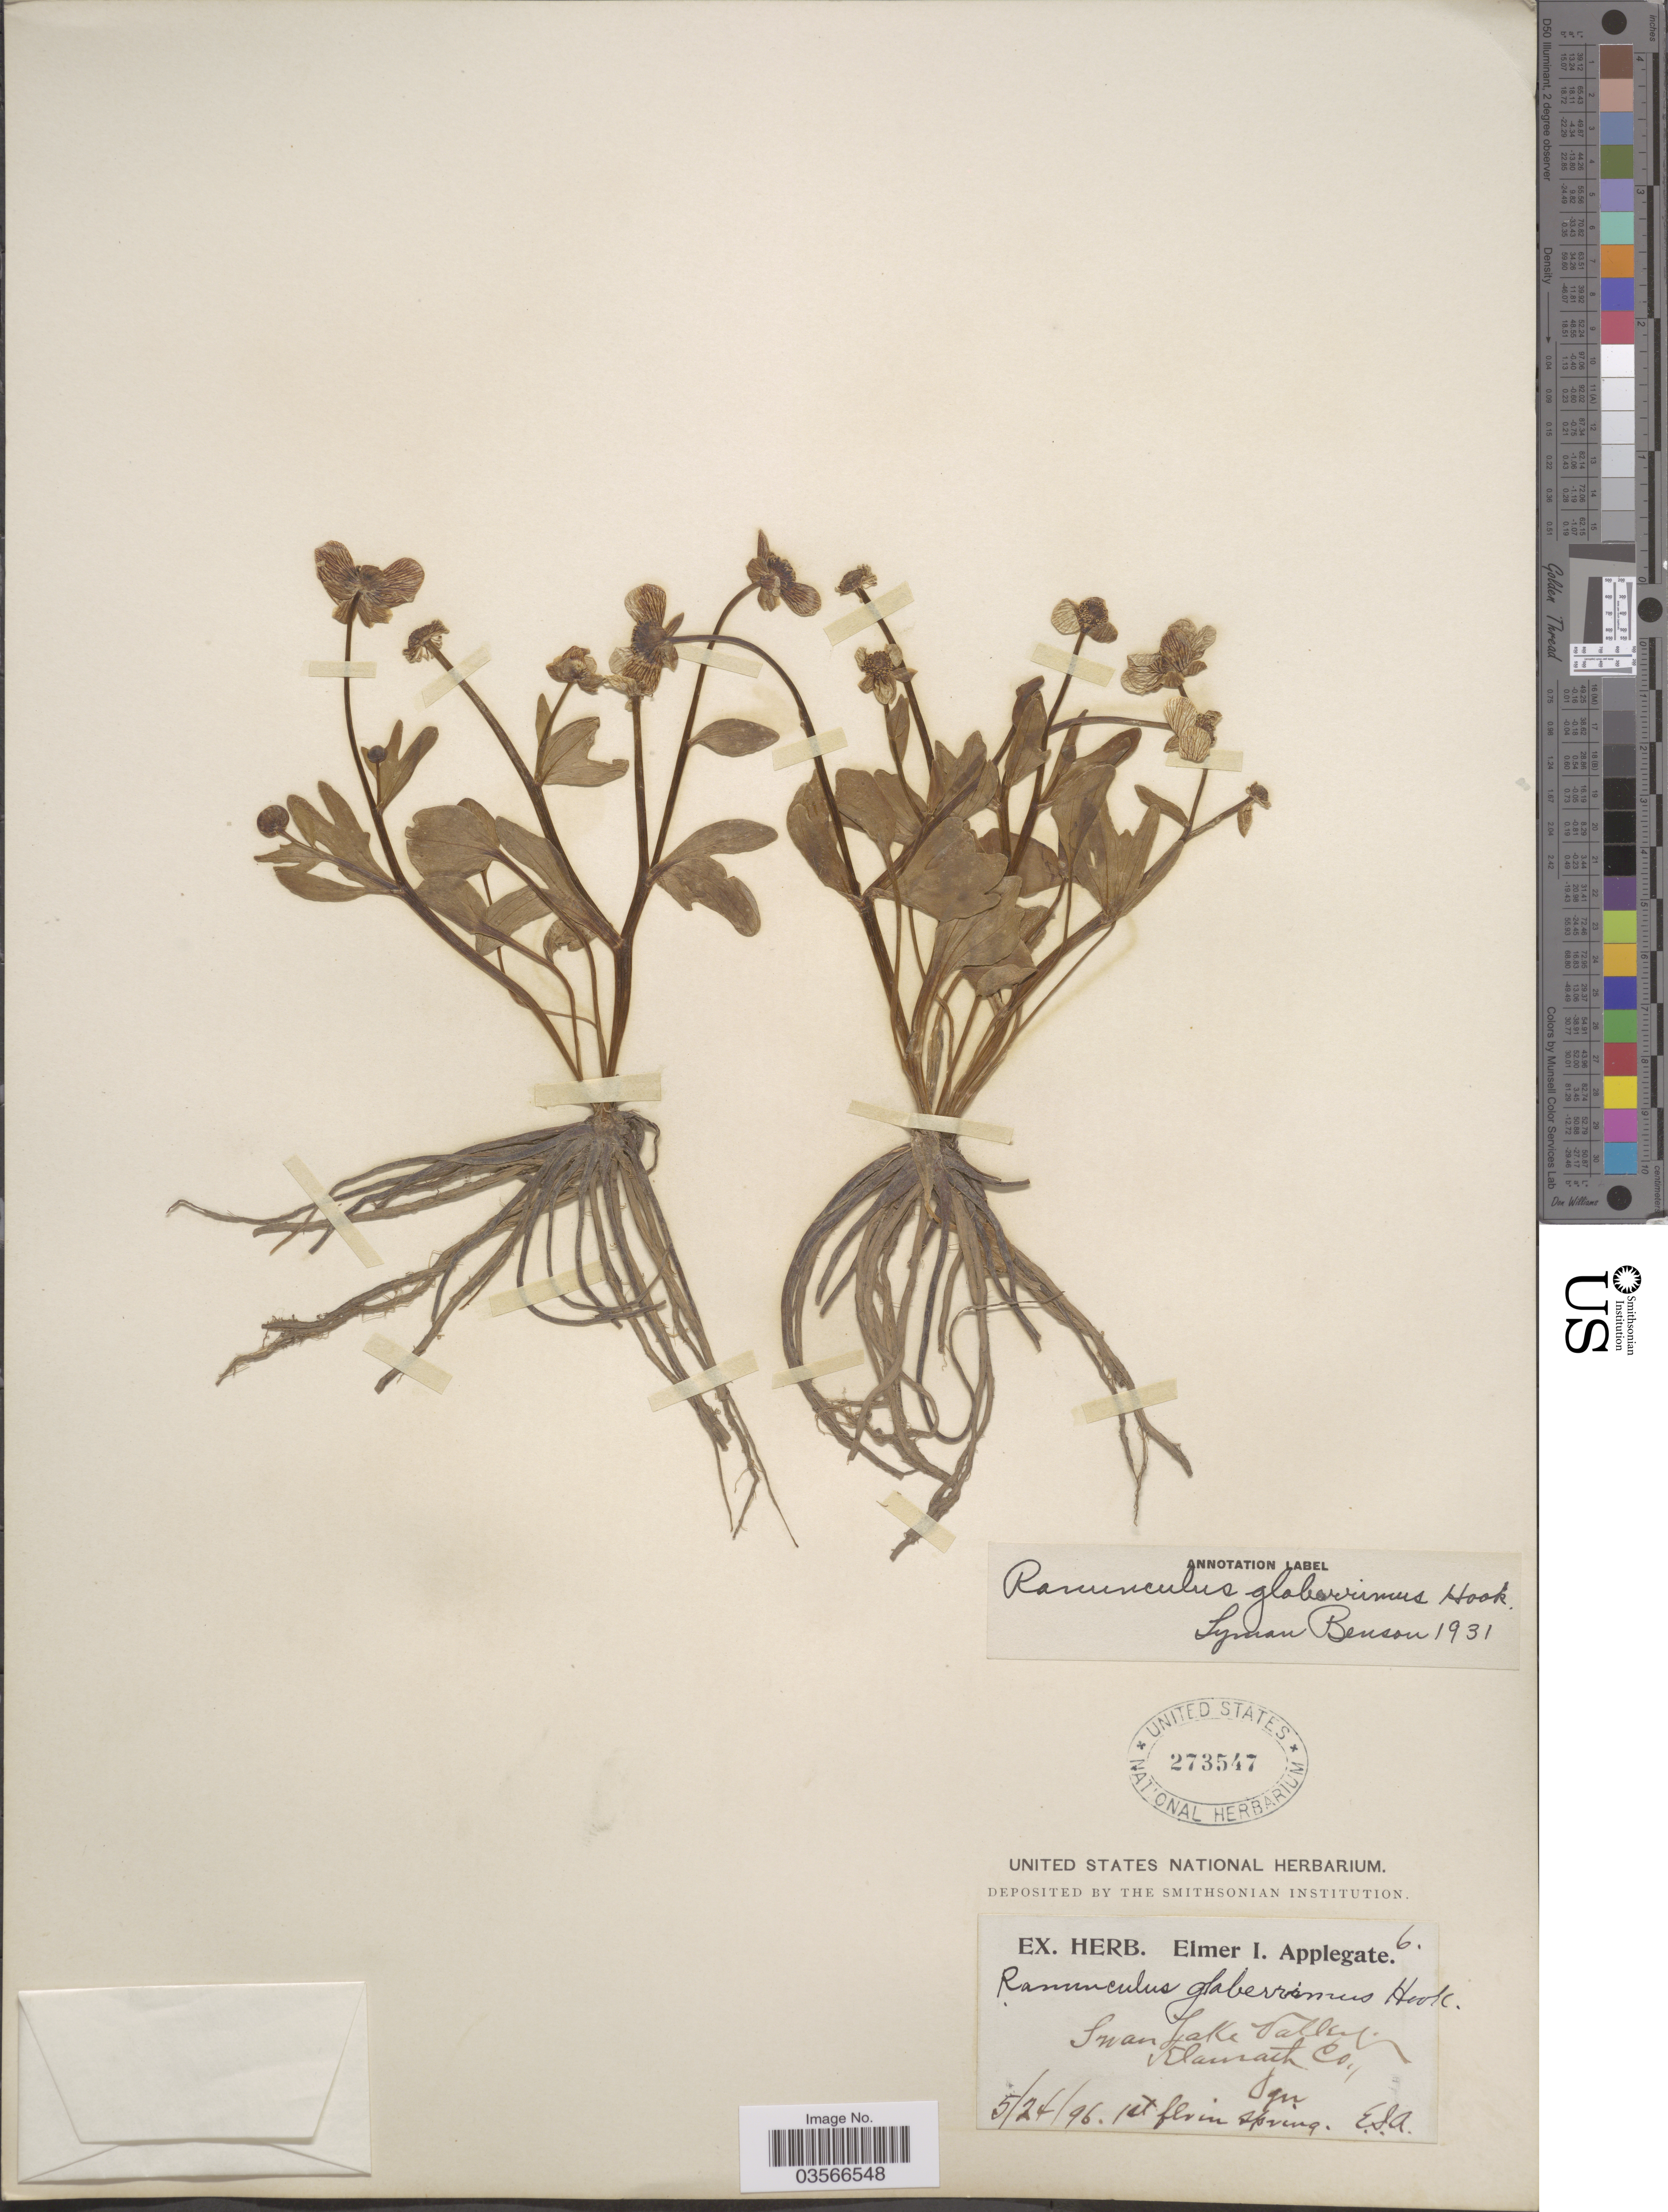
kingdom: Plantae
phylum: Tracheophyta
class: Magnoliopsida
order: Ranunculales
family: Ranunculaceae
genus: Ranunculus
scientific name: Ranunculus glaberrimus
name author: Hook.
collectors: E. I. Applegate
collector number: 6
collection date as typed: Transcribed d/m/y: 24/5/96; Spring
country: United States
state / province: Oregon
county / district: Klamath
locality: Swan Lake Valley. Klamath Co.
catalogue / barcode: US 273547